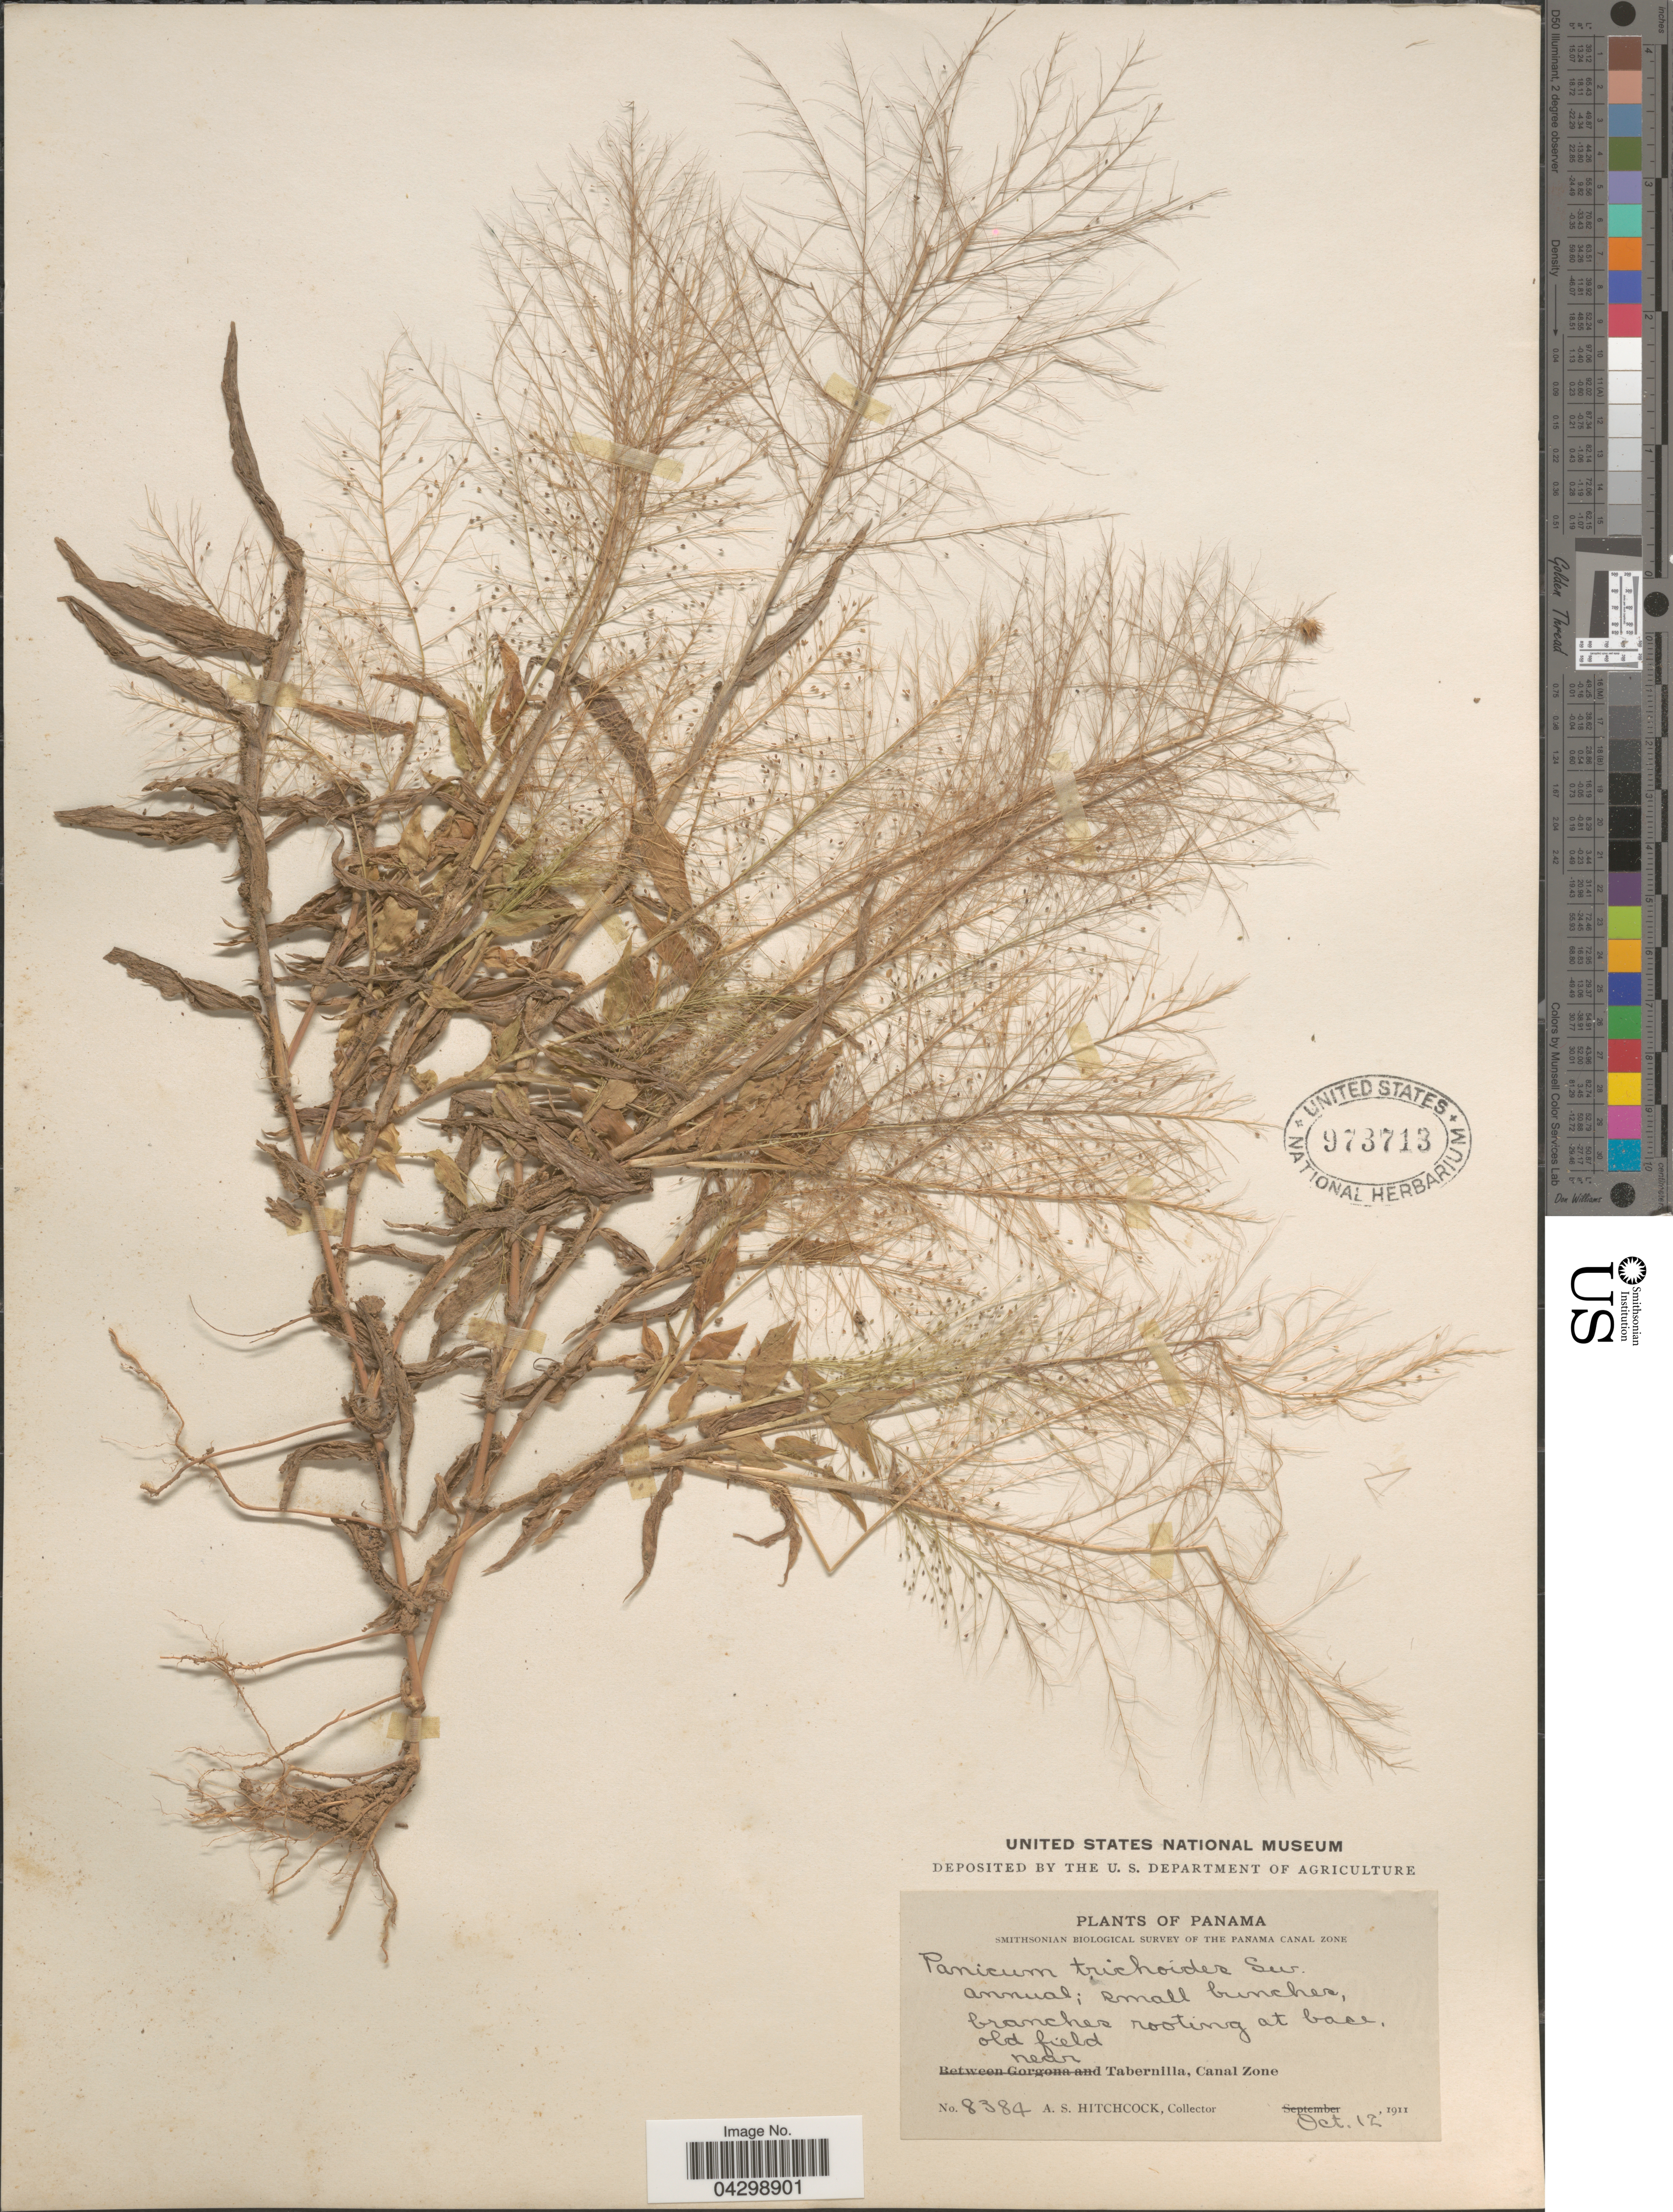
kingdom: Plantae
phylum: Tracheophyta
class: Liliopsida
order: Poales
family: Poaceae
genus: Panicum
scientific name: Panicum trichoides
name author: Sw.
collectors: A. S. Hitchcock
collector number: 8384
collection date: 1911-10-12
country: Panama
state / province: Colón / Panamá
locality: Smithsonian Biological Survey of the Panama Canal Zone. Old field near Tabernilla, Canal Zone.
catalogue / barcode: US 973713